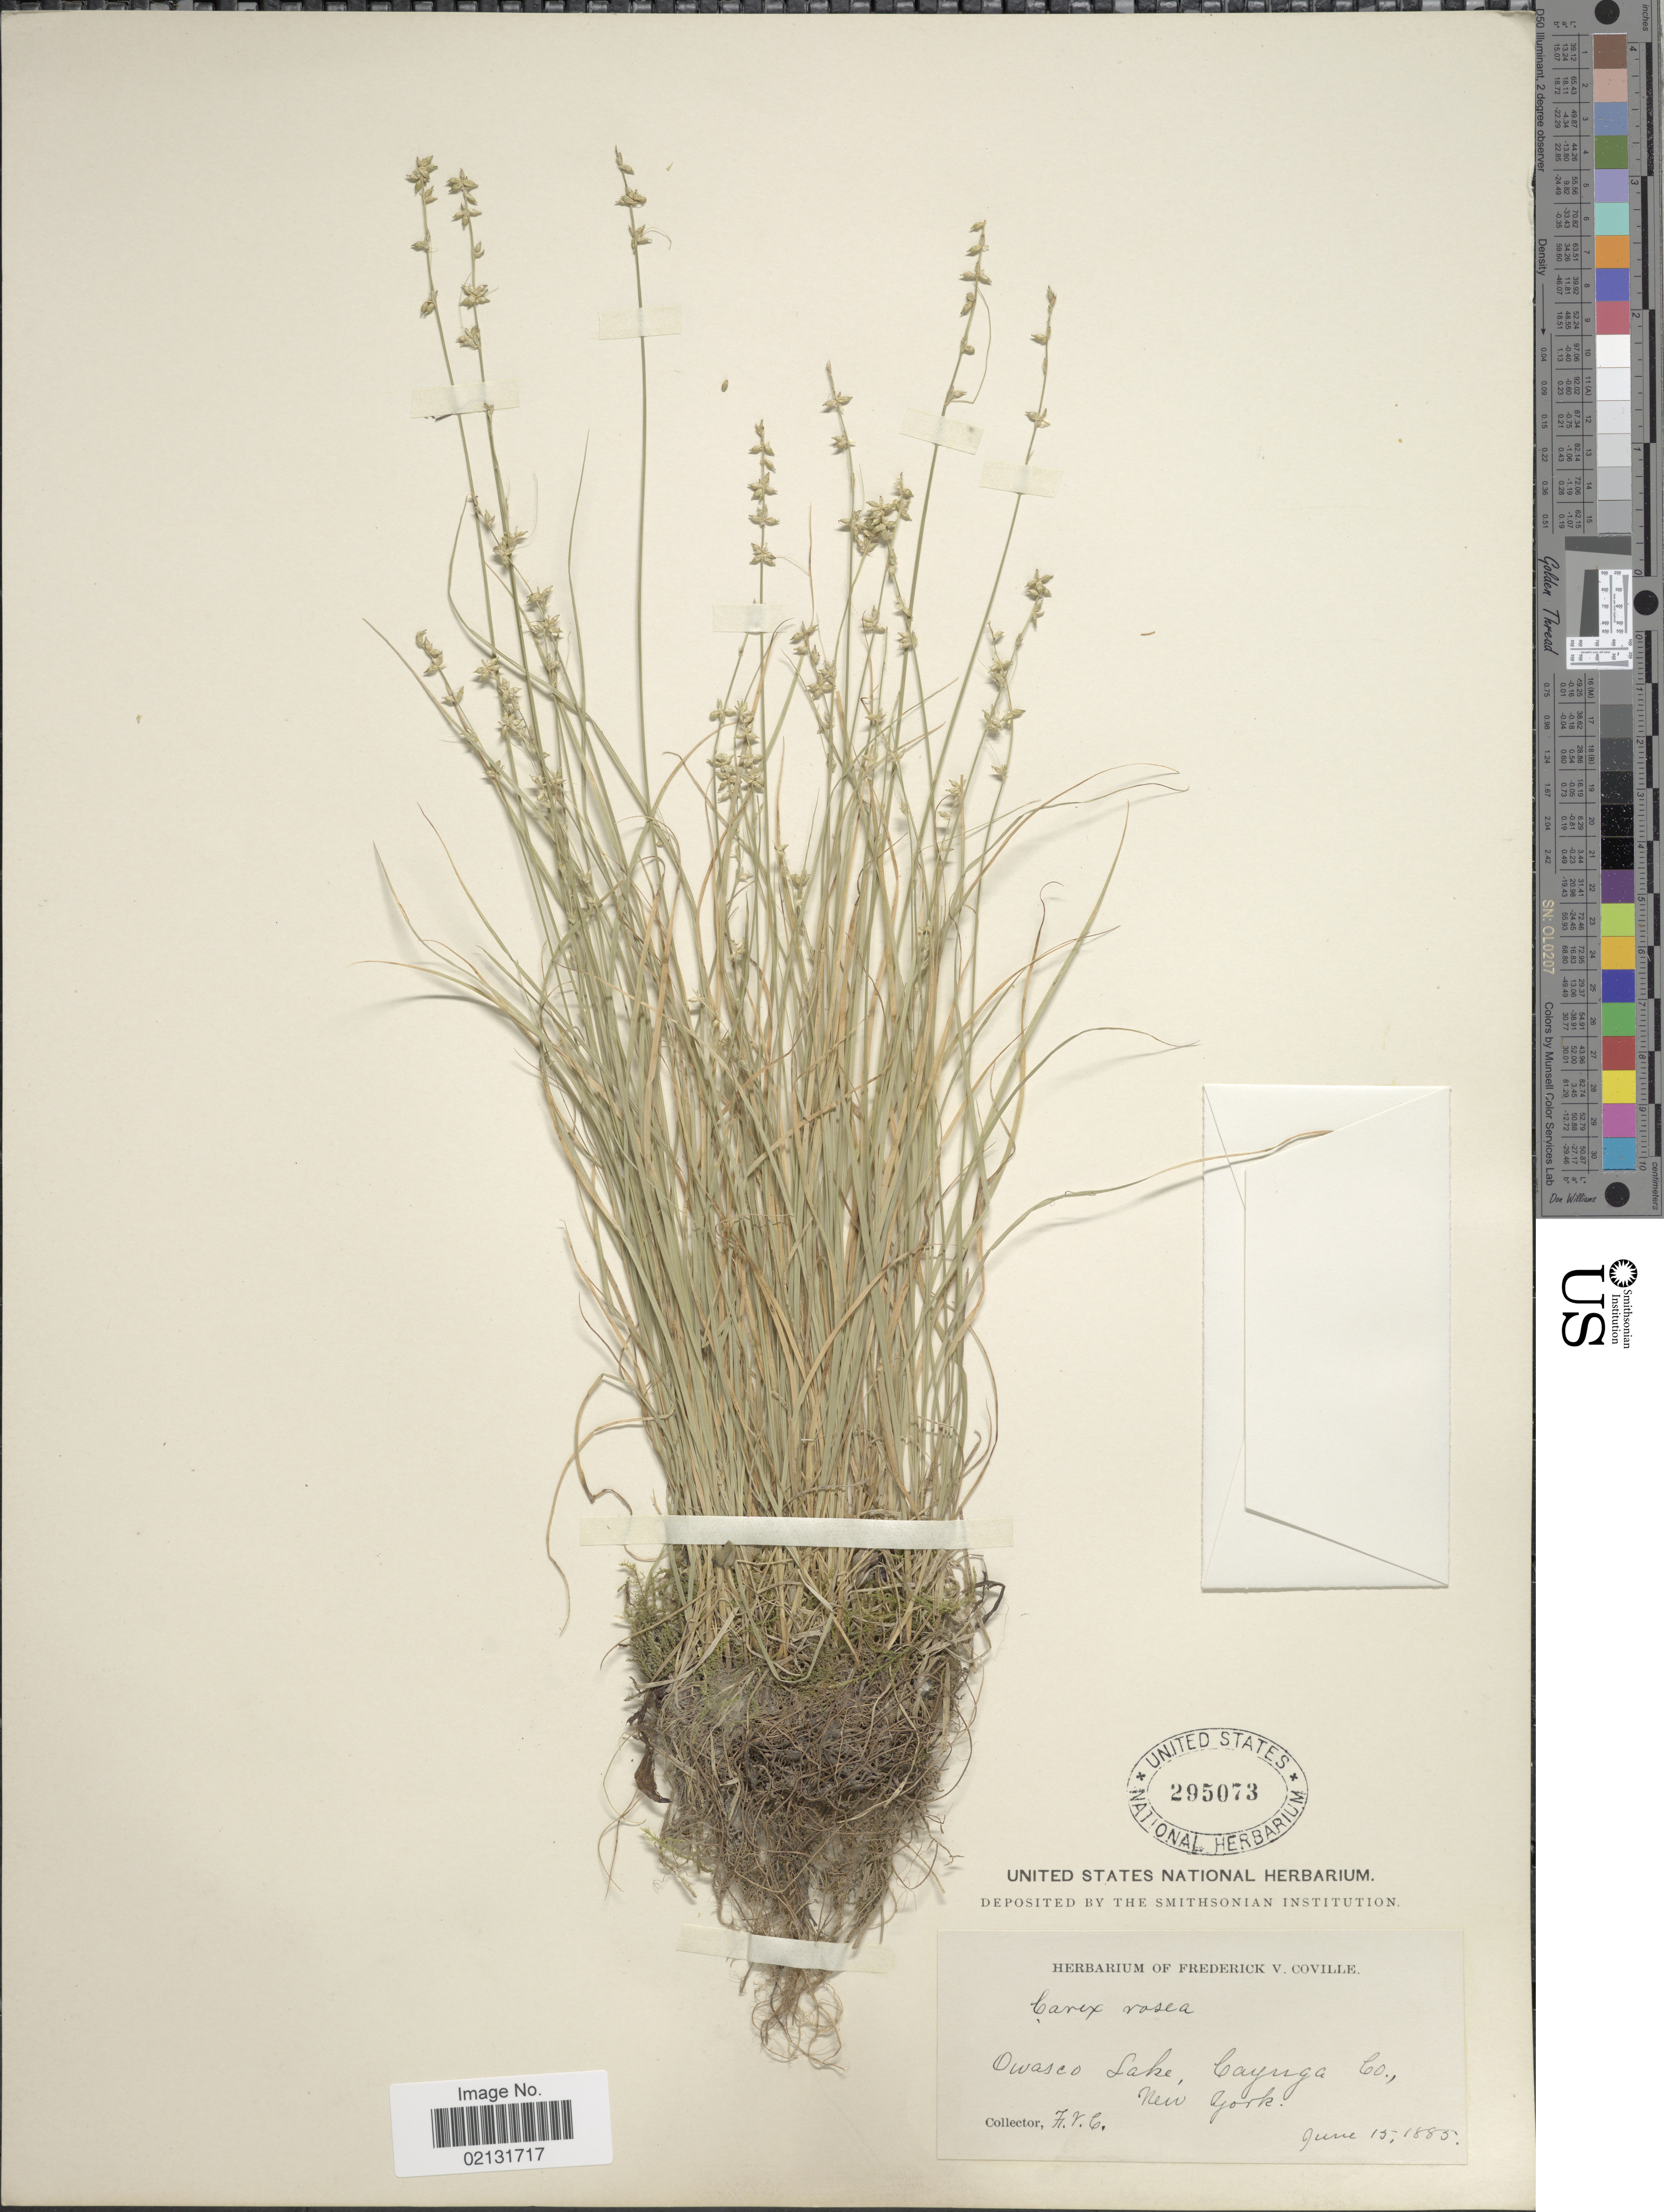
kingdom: Plantae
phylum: Tracheophyta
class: Liliopsida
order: Poales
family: Cyperaceae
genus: Carex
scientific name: Carex rosea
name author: Willd.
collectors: F. V. Coville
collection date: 1885-06-15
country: United States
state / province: New York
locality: Owasco Lake, Cayuga Co.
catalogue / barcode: US 295073